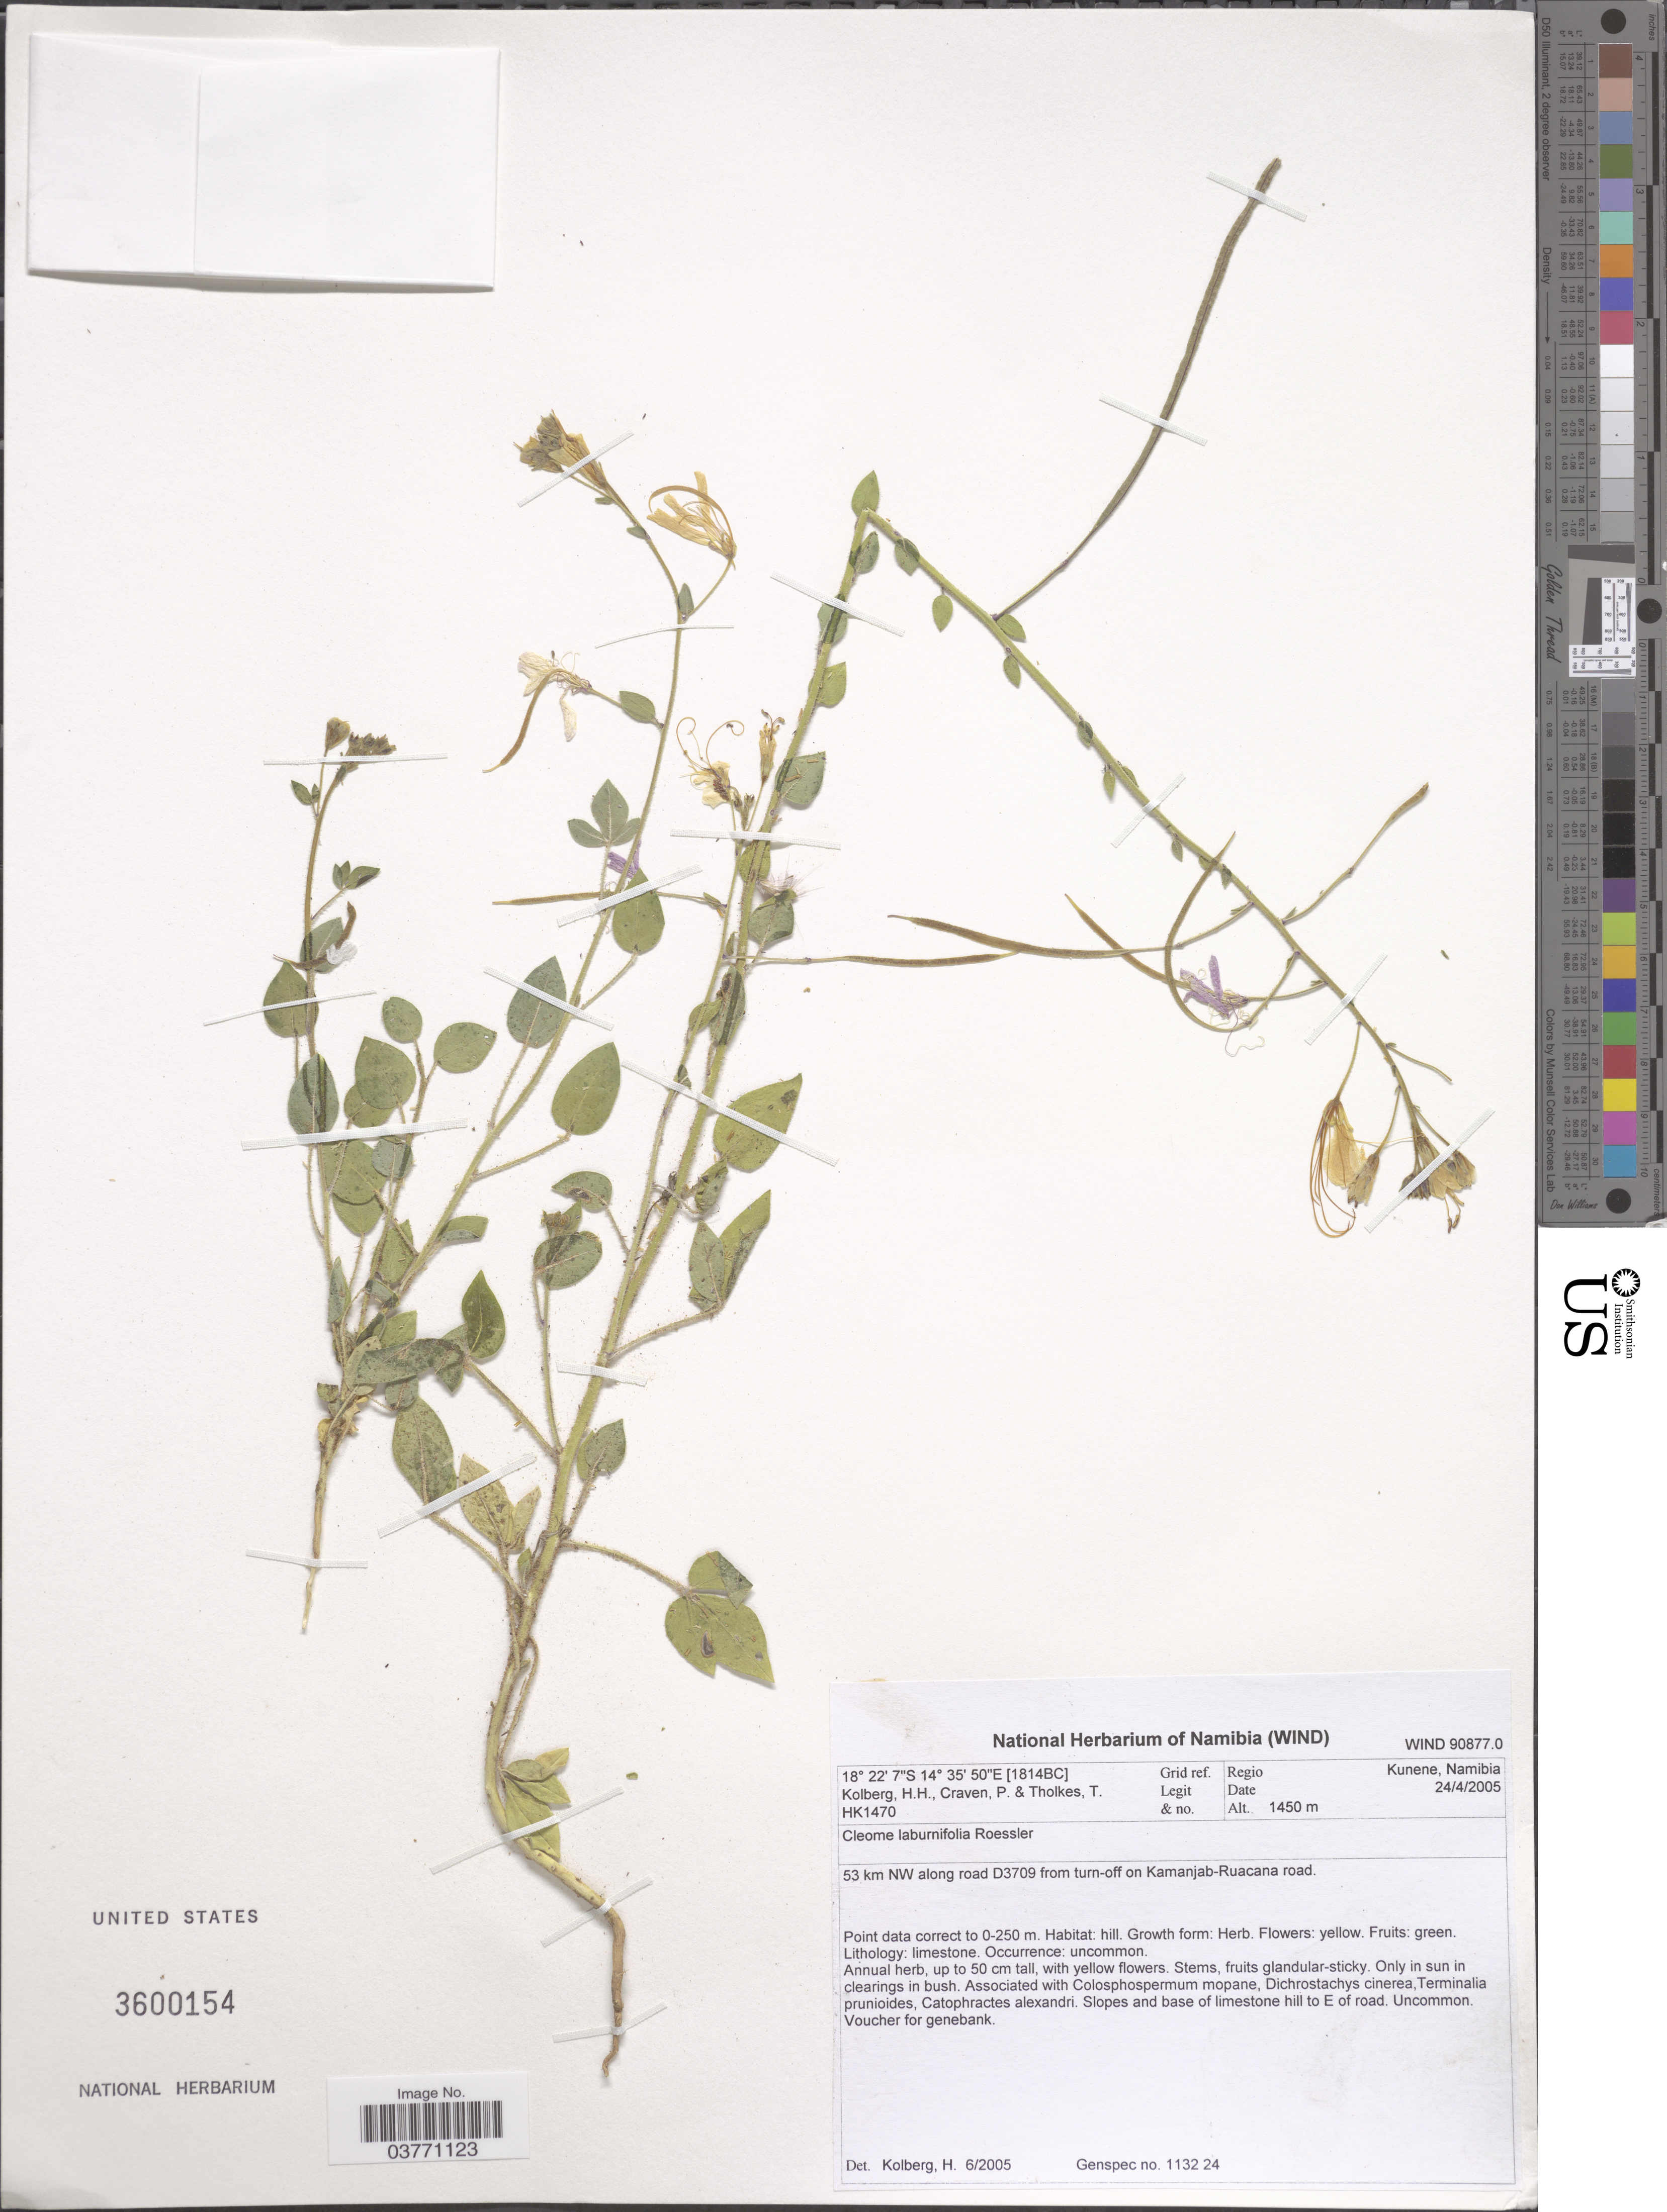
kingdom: Plantae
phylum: Tracheophyta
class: Magnoliopsida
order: Brassicales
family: Cleomaceae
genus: Kersia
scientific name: Kersia laburnifolia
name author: (Roessler) Roalson & J.C. Hall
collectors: H. H. Kolberg, P. Craven & T. Tholkes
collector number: HK1470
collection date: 2005-04-24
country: Namibia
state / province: Kunene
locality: [1814BC] Grid ref. 53 km NW along road D3709 from turn-off on Kamanjab-Ruacana road.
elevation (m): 1450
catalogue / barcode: US 3600154